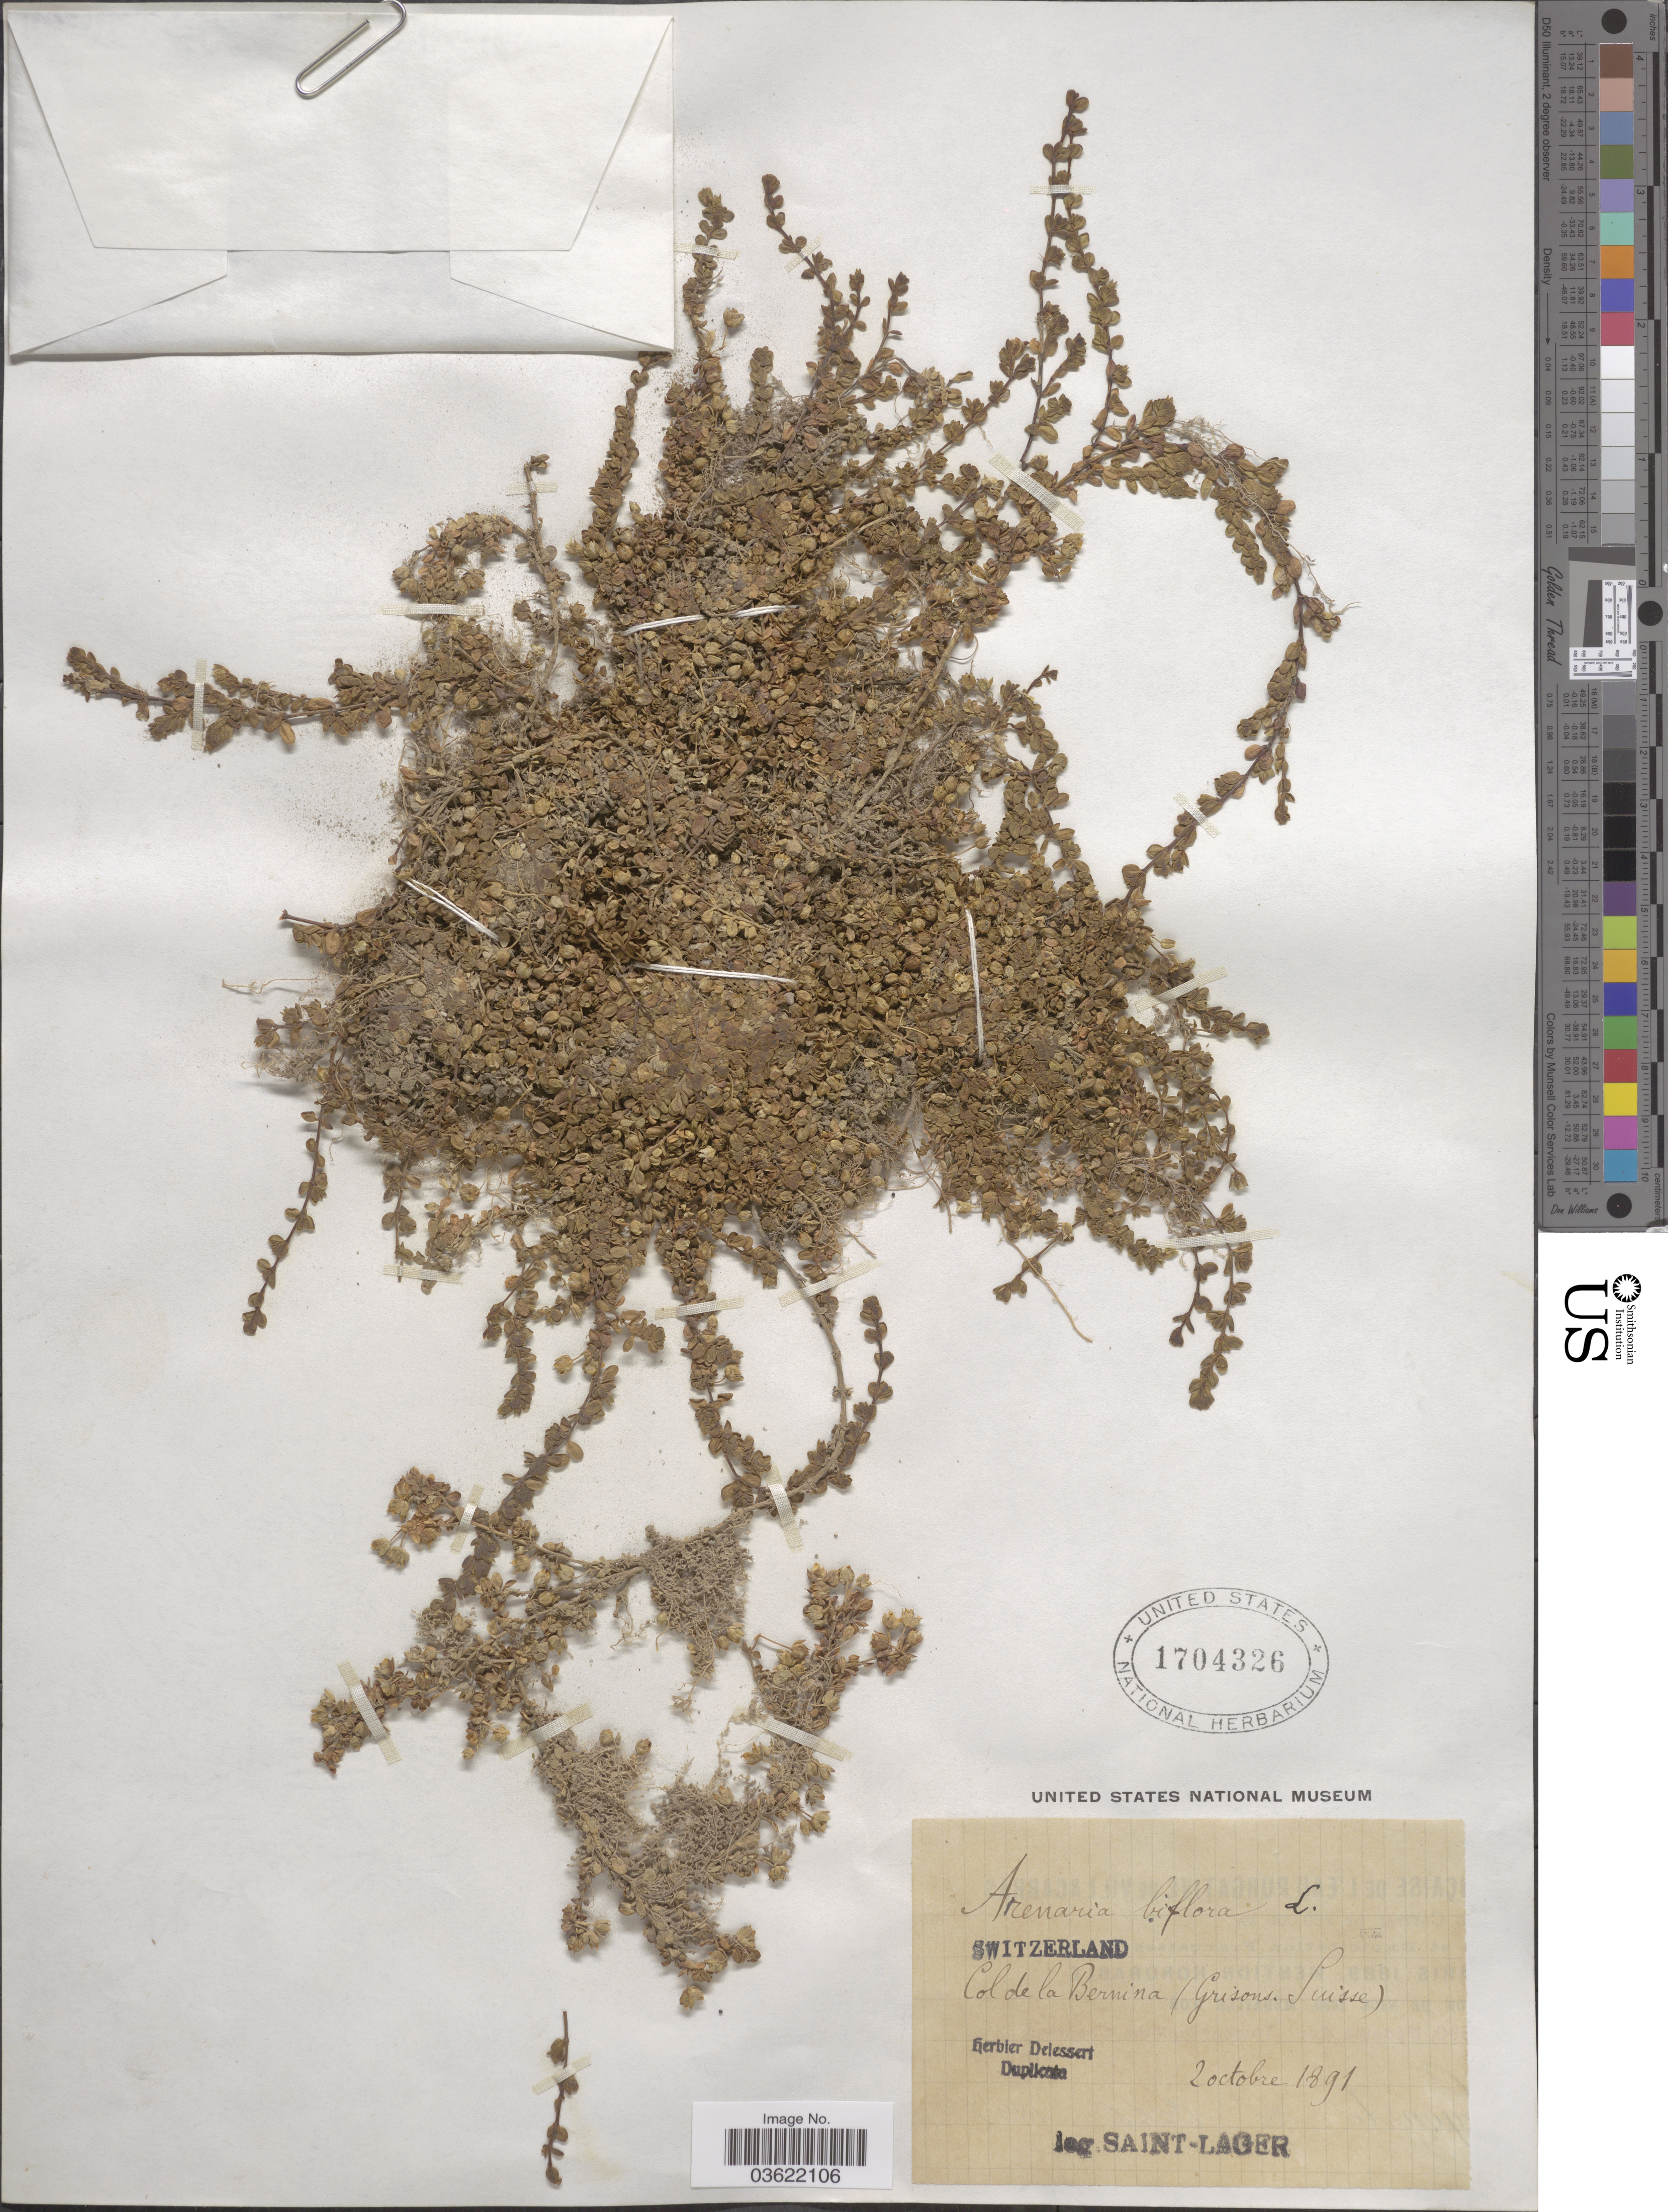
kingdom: Plantae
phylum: Tracheophyta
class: Magnoliopsida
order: Caryophyllales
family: Caryophyllaceae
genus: Arenaria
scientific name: Arenaria biflora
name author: L.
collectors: Saint-Lager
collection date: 1891-10-02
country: Switzerland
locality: Col de la Bernina (Grisons. Suisse).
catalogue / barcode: US 1704326